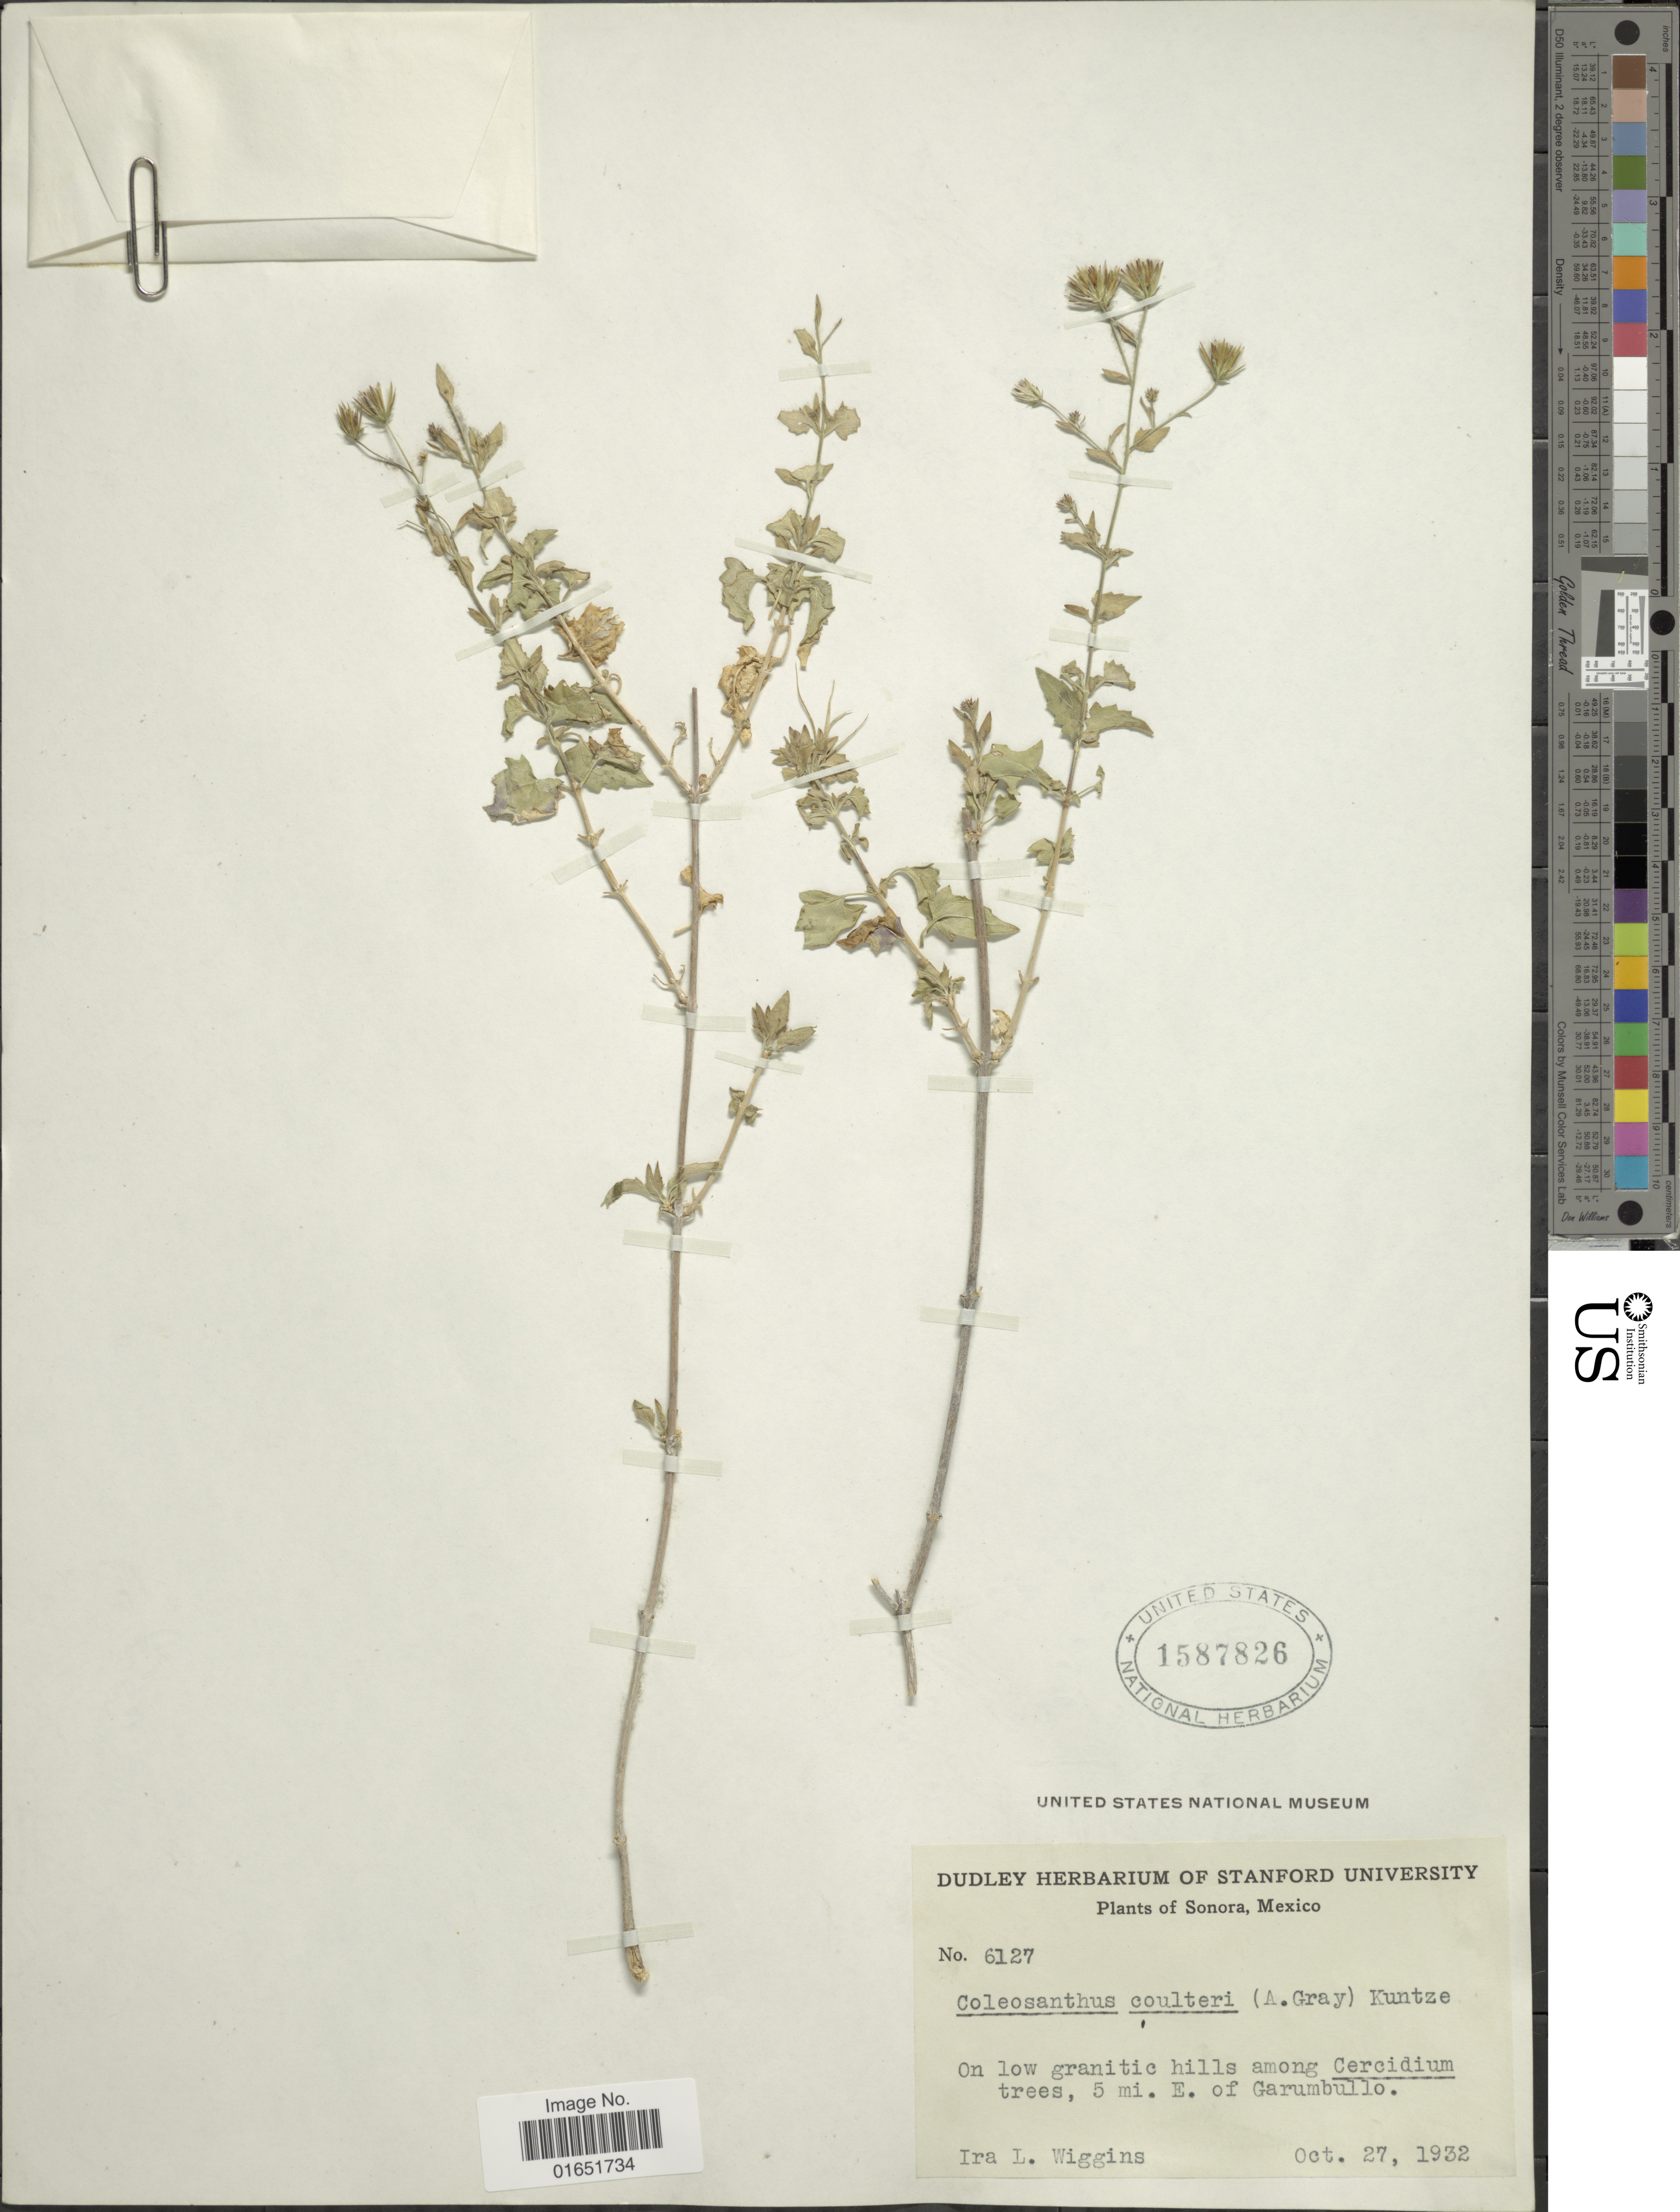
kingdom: Plantae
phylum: Tracheophyta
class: Magnoliopsida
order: Asterales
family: Asteraceae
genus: Brickellia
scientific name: Brickellia coulteri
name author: A. Gray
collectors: I. L. Wiggins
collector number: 6127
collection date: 1932-10-27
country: Mexico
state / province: Sonora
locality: On low granitic hills among Cercidium trees, 5 mi. E. of Garambullo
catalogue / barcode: US 1587826